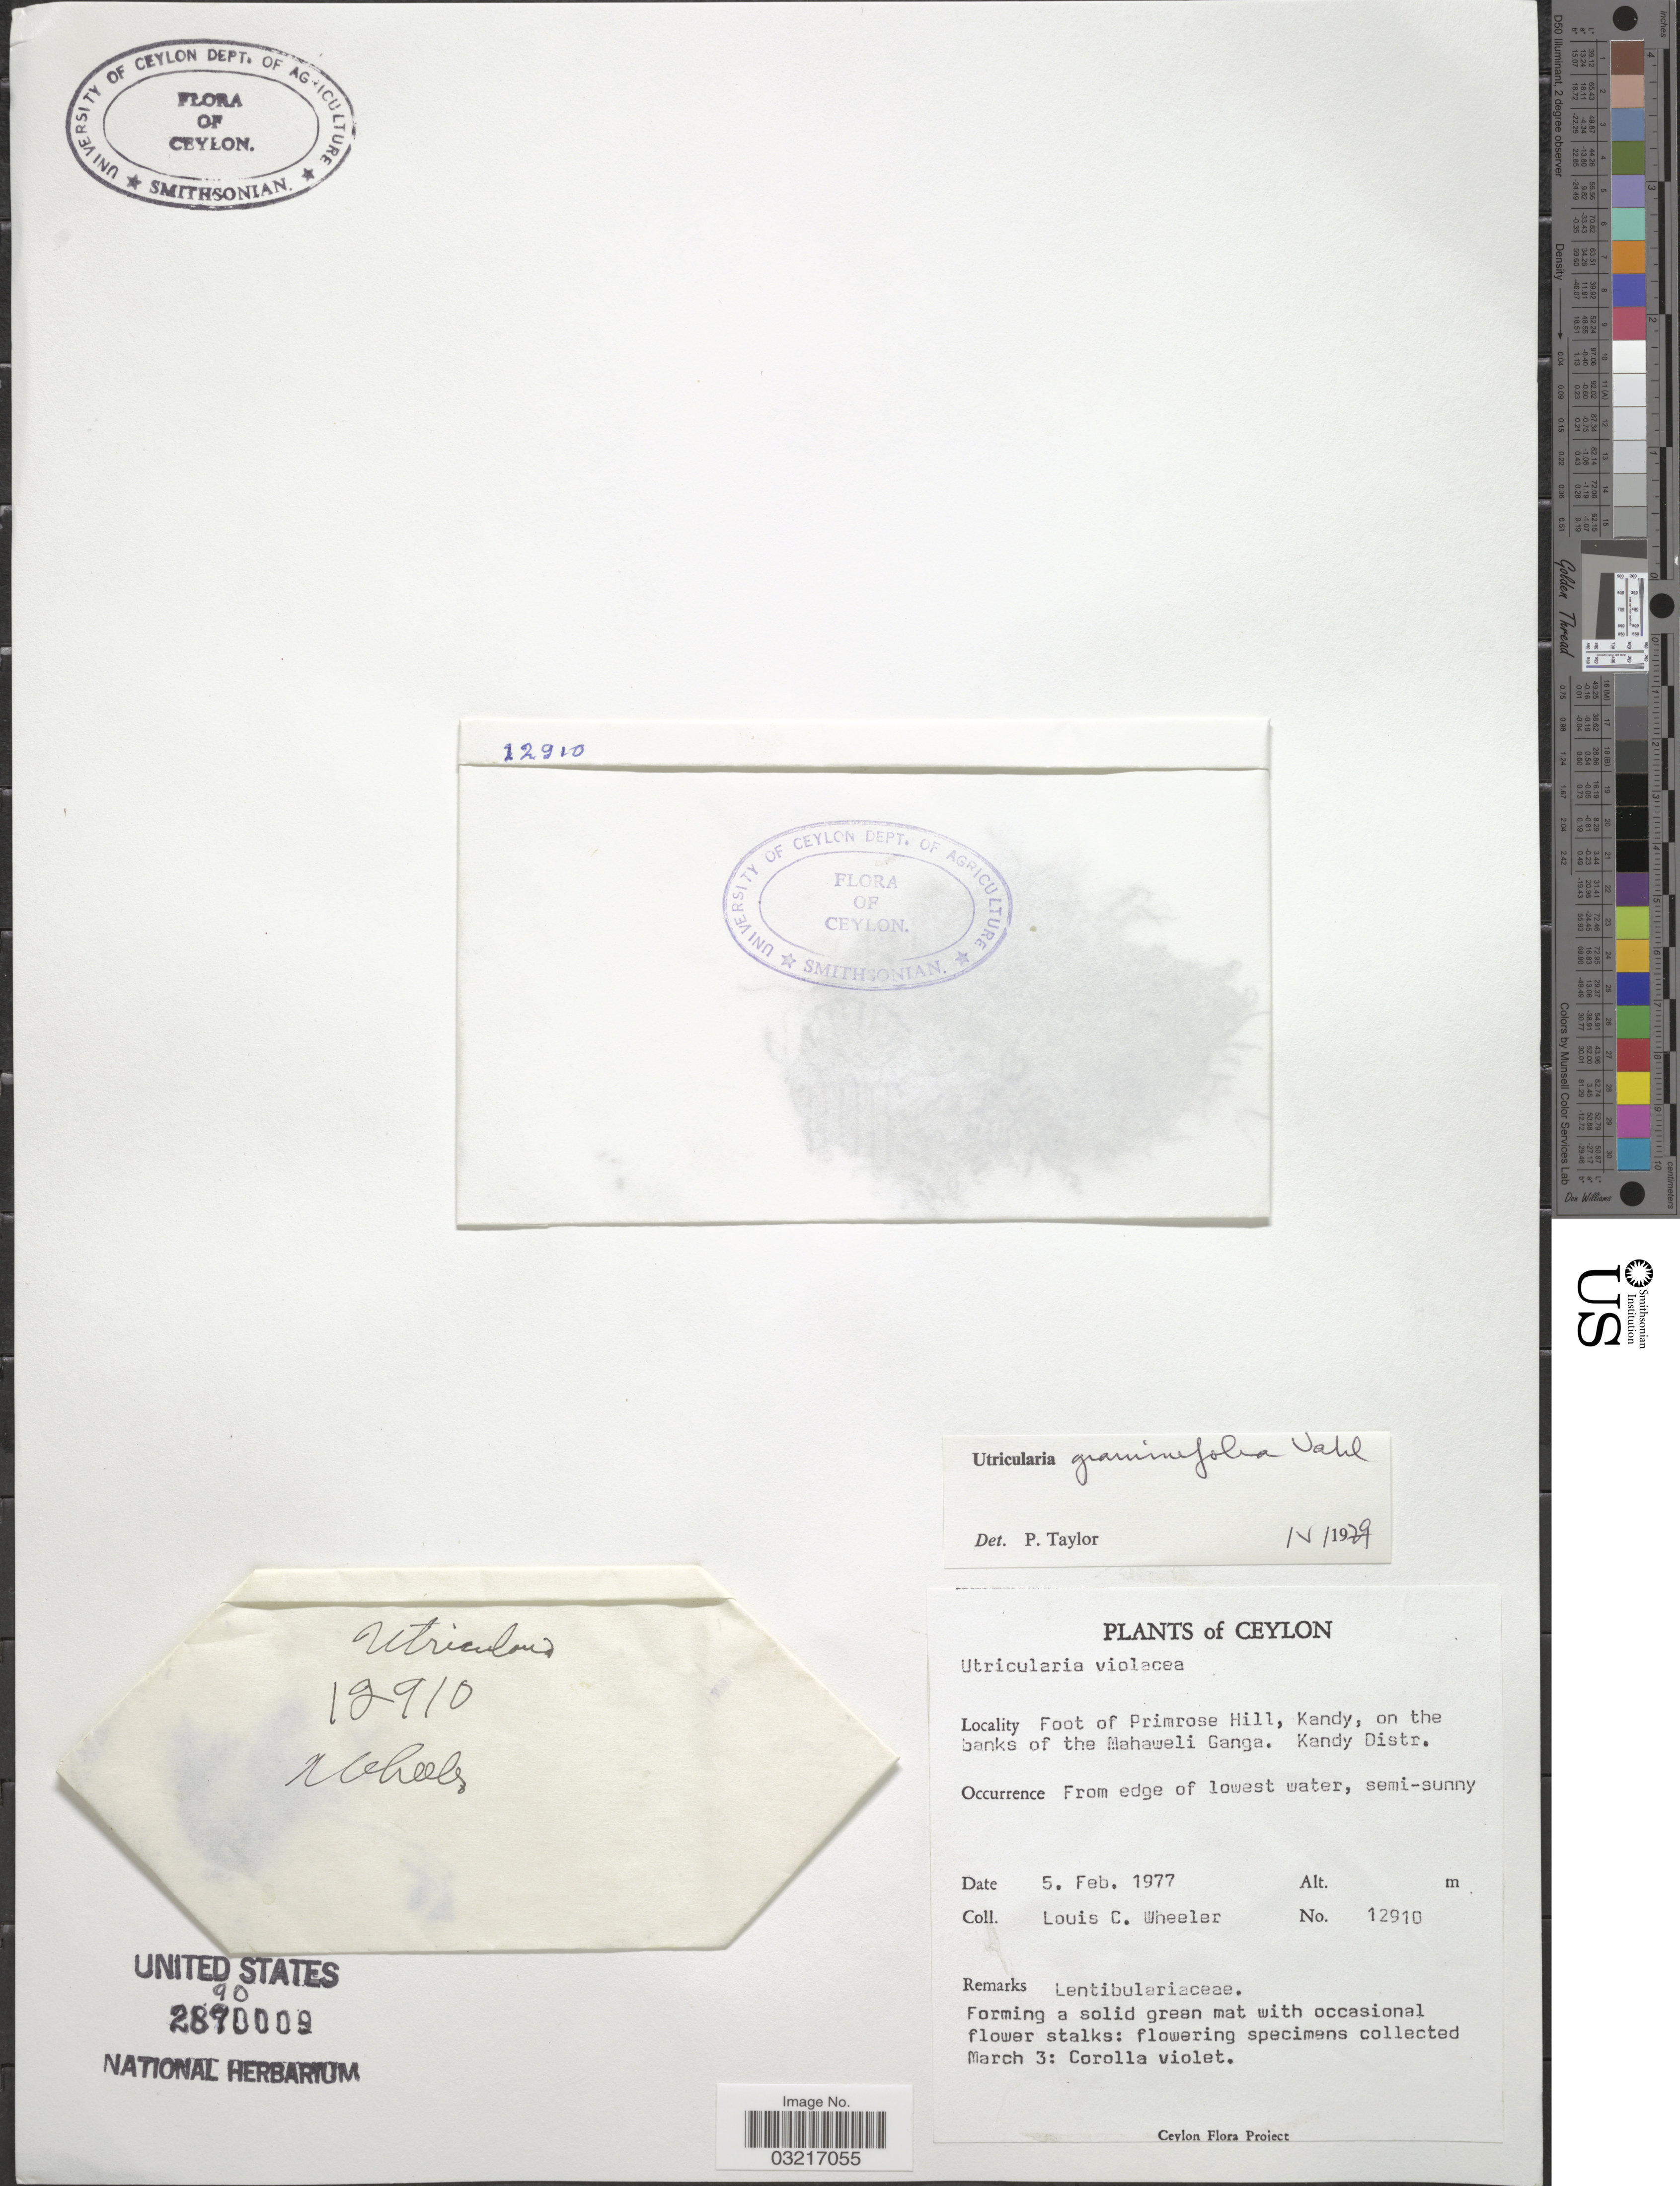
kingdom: Plantae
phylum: Tracheophyta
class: Magnoliopsida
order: Lamiales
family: Lentibulariaceae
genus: Utricularia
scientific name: Utricularia graminifolia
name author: Vahl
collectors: L. C. Wheeler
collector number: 12910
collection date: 1977-02-05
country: Sri Lanka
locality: Ceylon, Foot of Primrose Hill, Kandy, on the banks of the Mahaweli Ganga. Kandy Distr.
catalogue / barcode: US 2890009